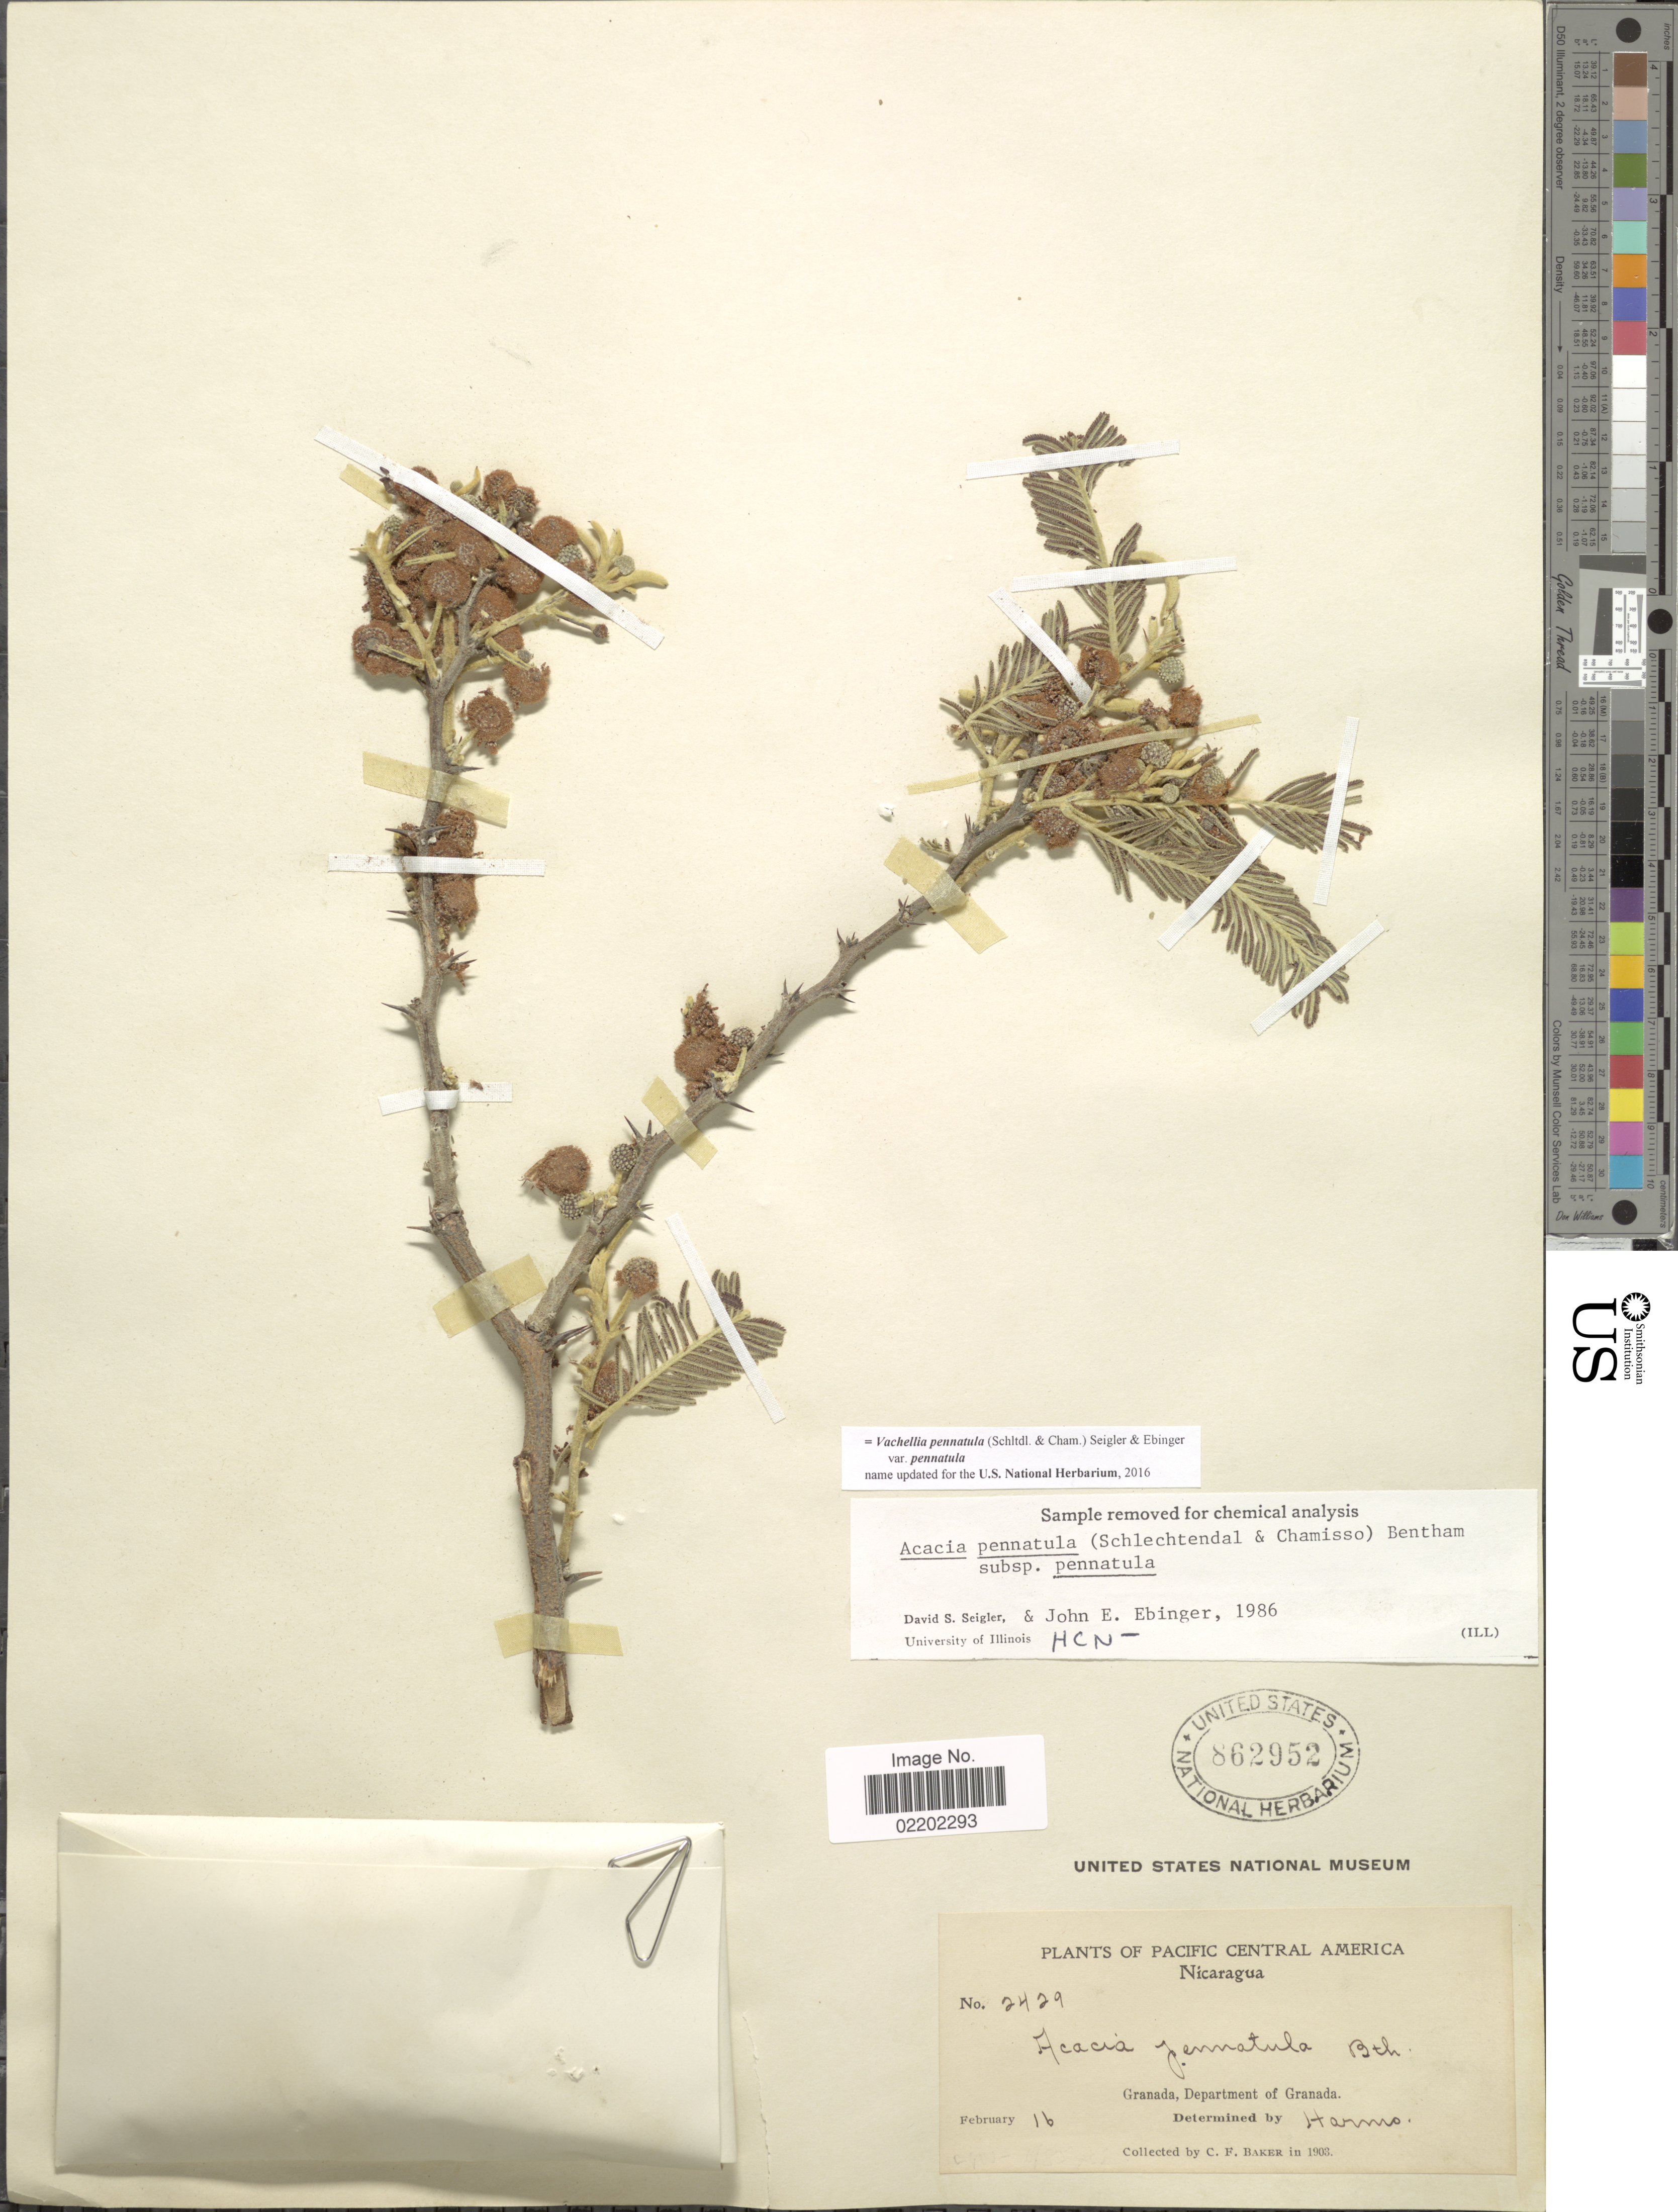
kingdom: Plantae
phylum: Tracheophyta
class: Magnoliopsida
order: Fabales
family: Fabaceae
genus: Vachellia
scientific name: Vachellia pennatula var. pennatula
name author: (Schltdl. & Cham.) Seigler & Ebinger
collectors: C. F. Baker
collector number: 2429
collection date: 1903-02-16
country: Nicaragua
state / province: Granada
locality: Pacific Cenral America, Granada, Department of Granada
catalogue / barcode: US 862952